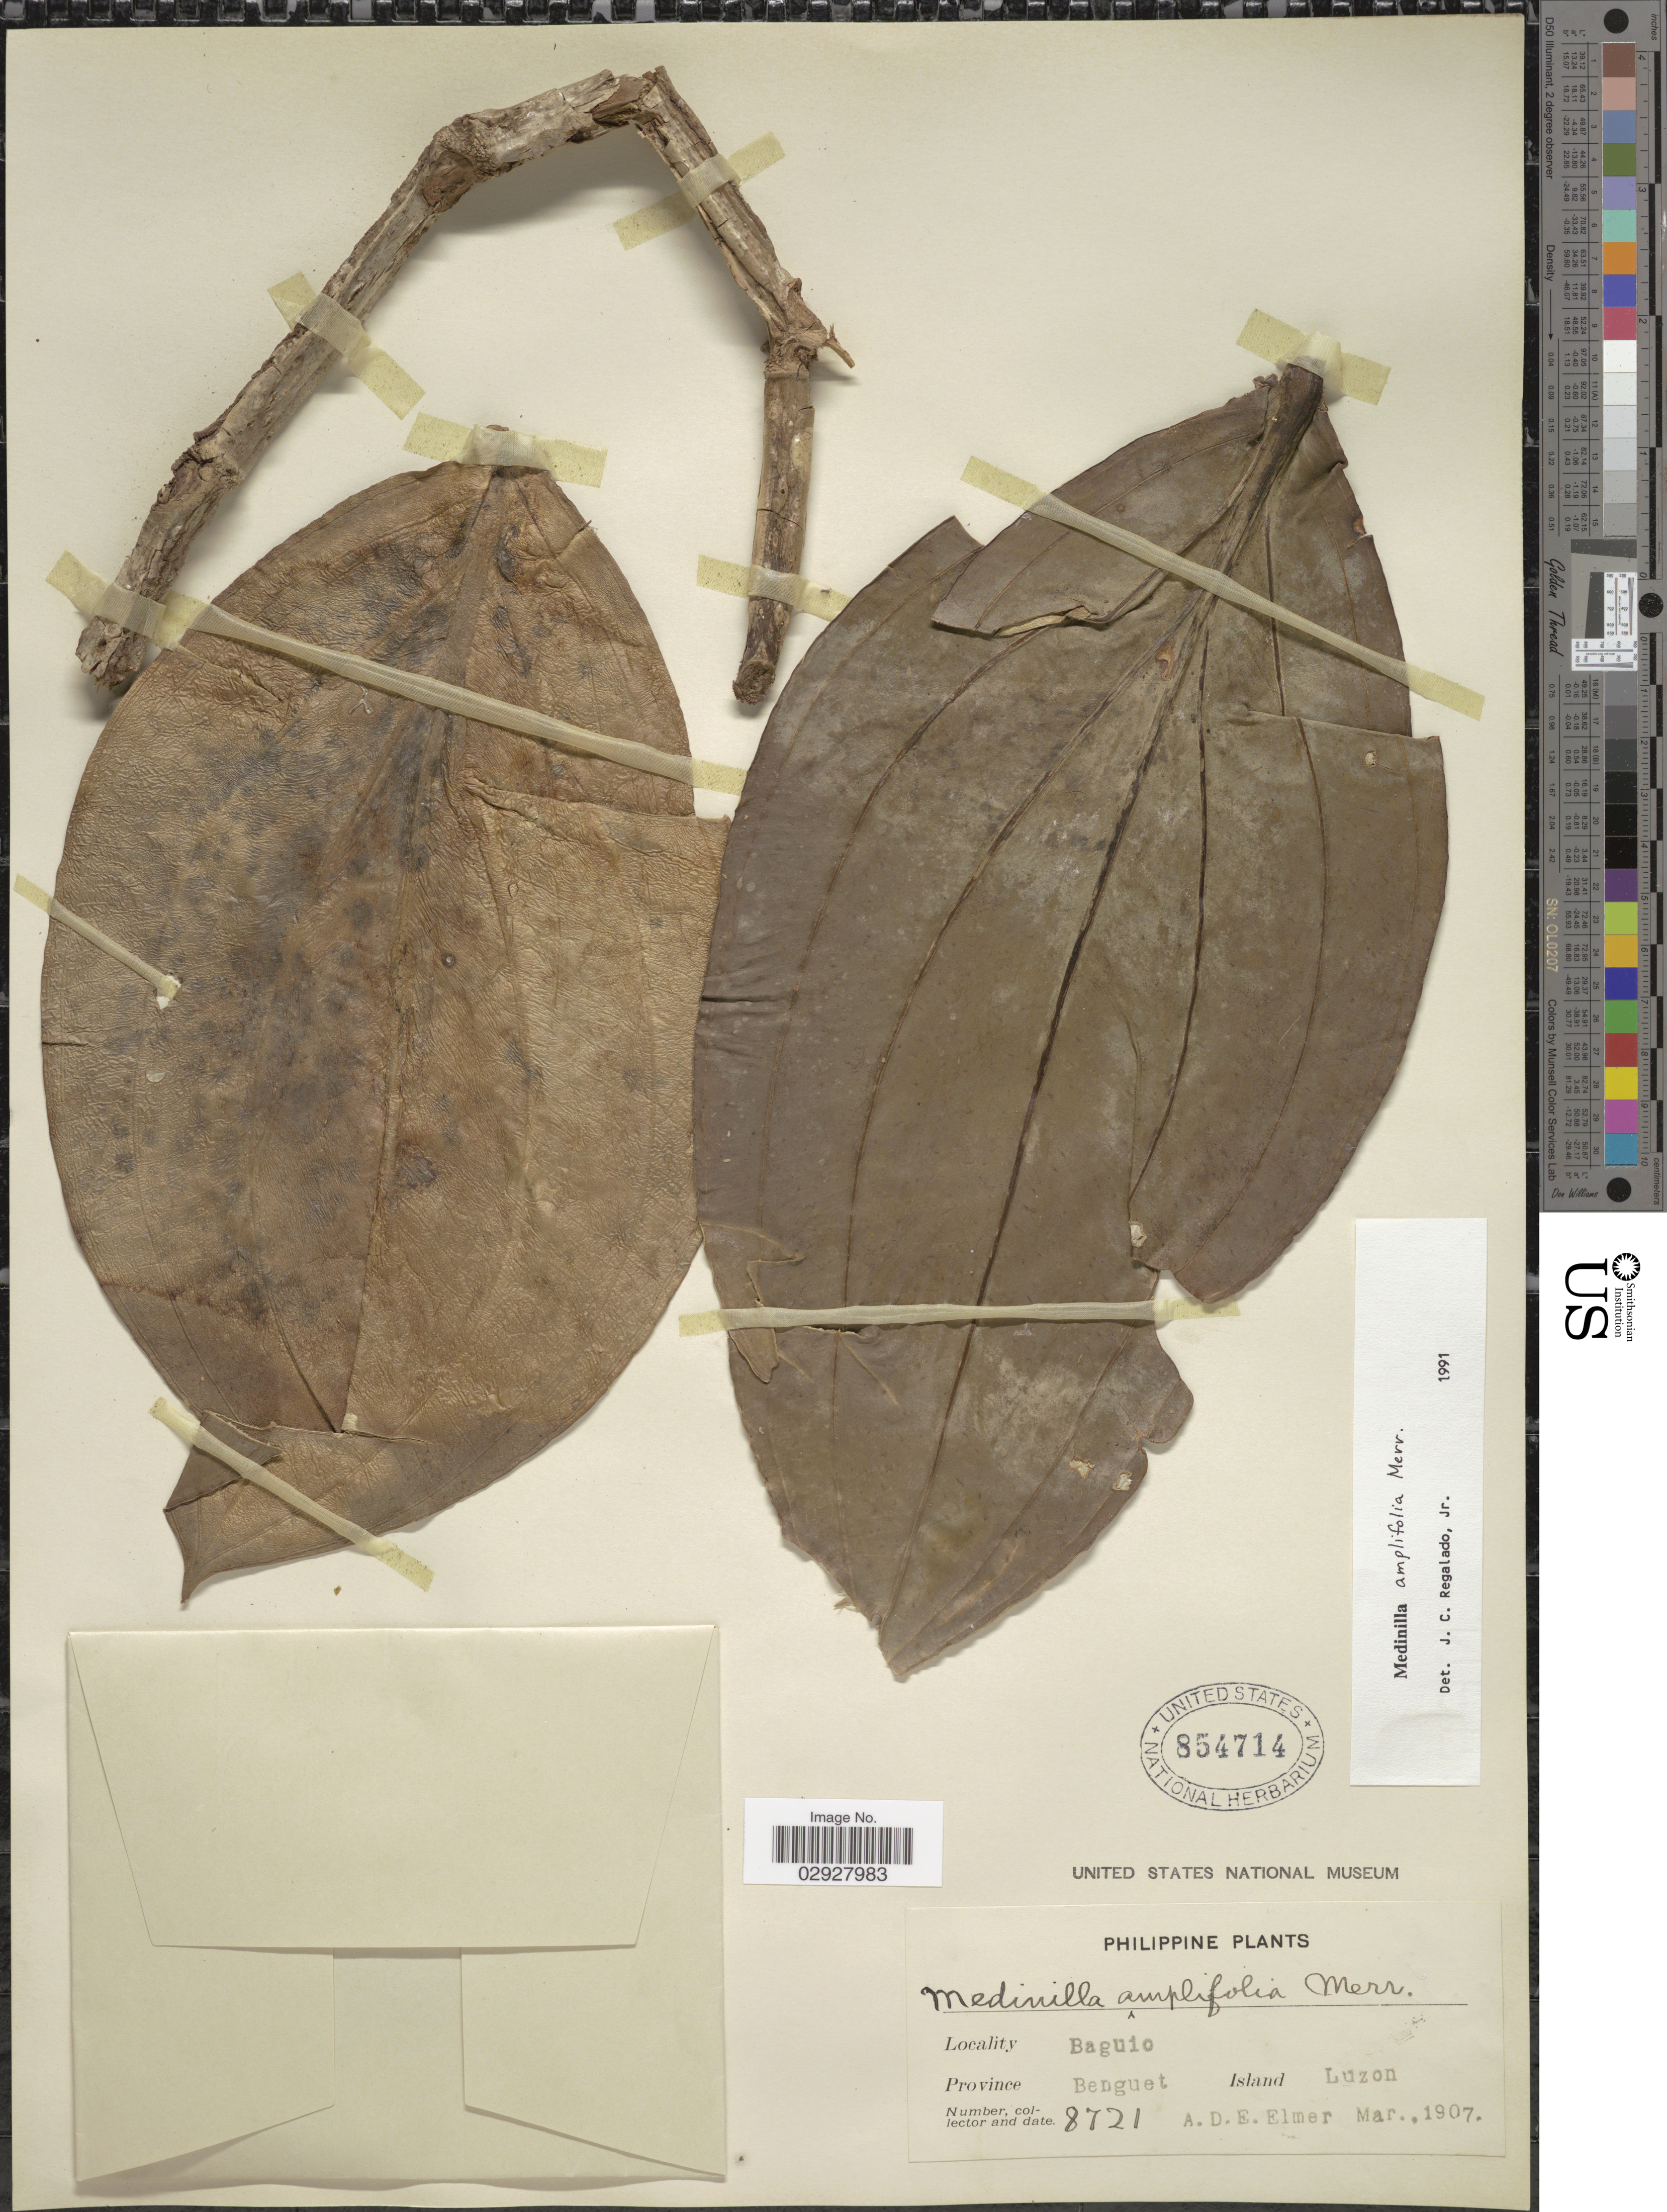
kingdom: Plantae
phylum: Tracheophyta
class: Magnoliopsida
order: Myrtales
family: Melastomataceae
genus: Medinilla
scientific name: Medinilla amplifolia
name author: Merr.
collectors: A. D. E. Elmer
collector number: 8721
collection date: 1907-03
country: Philippines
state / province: Cordillera (Administrative Region)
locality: Baguio, Province Benguet, Island Luzon.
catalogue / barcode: US 854714